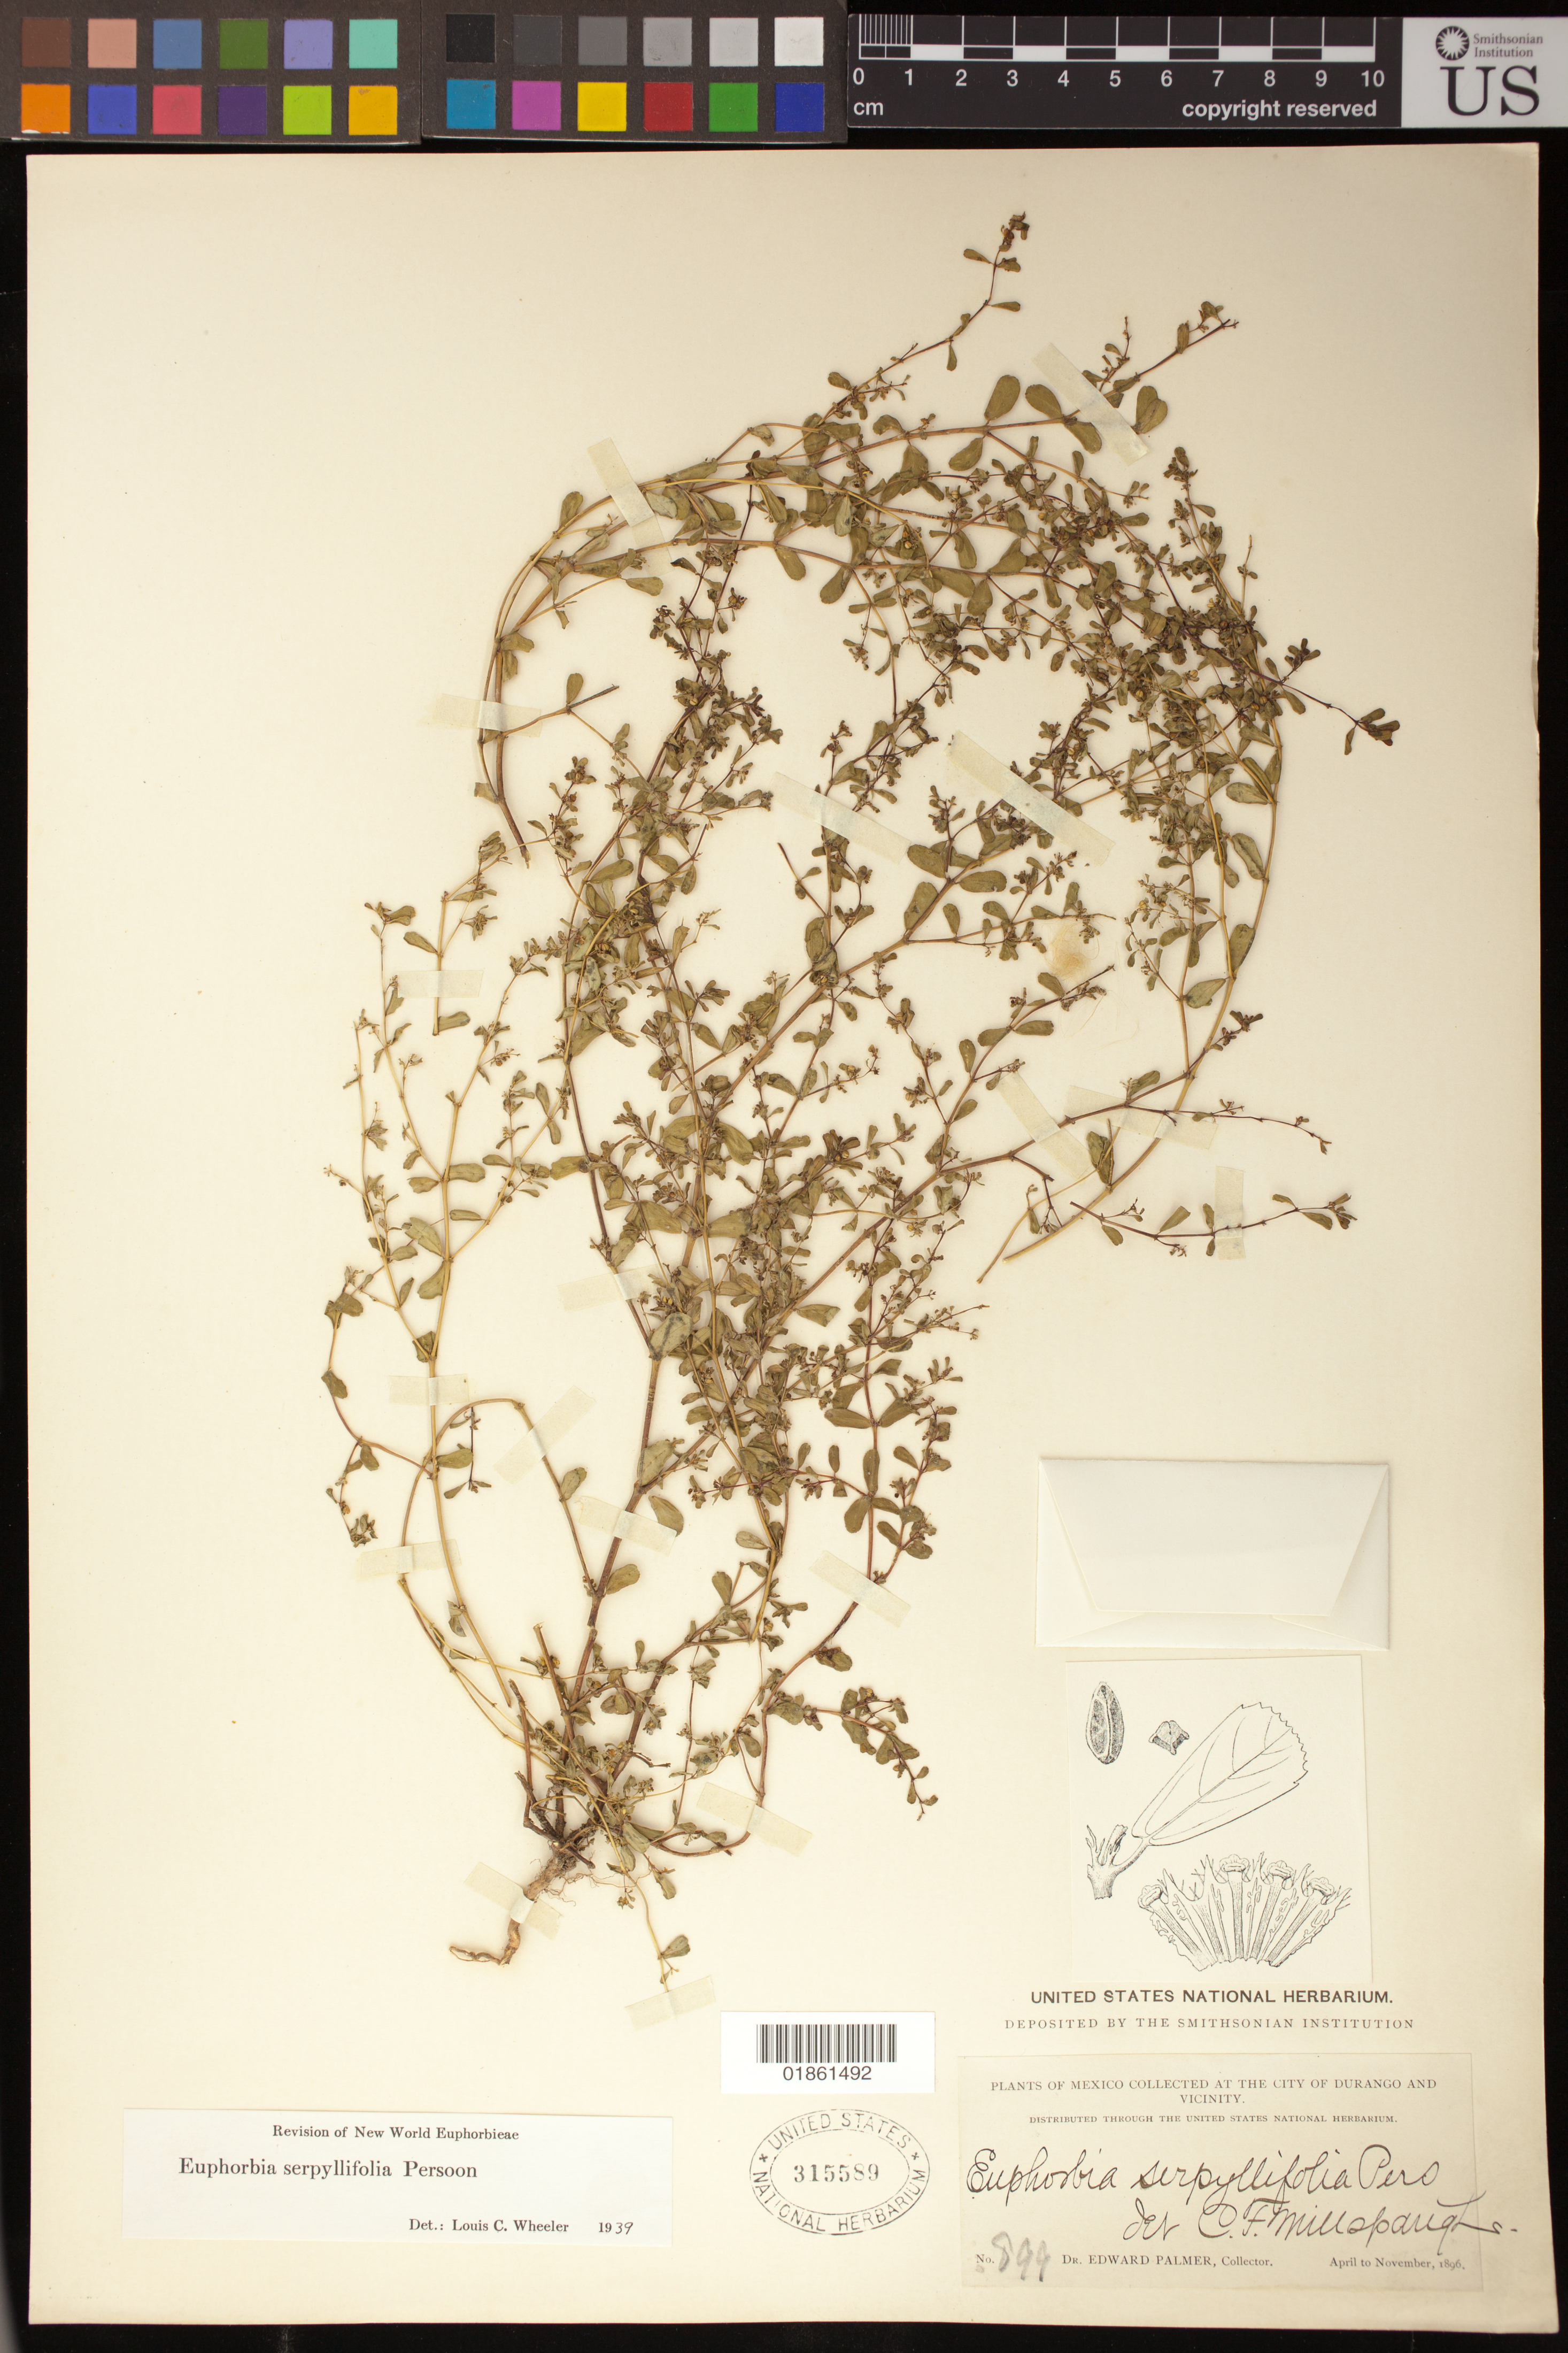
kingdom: Plantae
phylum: Tracheophyta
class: Magnoliopsida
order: Malpighiales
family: Euphorbiaceae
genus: Euphorbia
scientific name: Euphorbia serpillifolia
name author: Pers.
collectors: E. Palmer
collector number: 899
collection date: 1896-04/1896-11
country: Mexico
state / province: Durango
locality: The city of Durango and vicinity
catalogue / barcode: US 315589